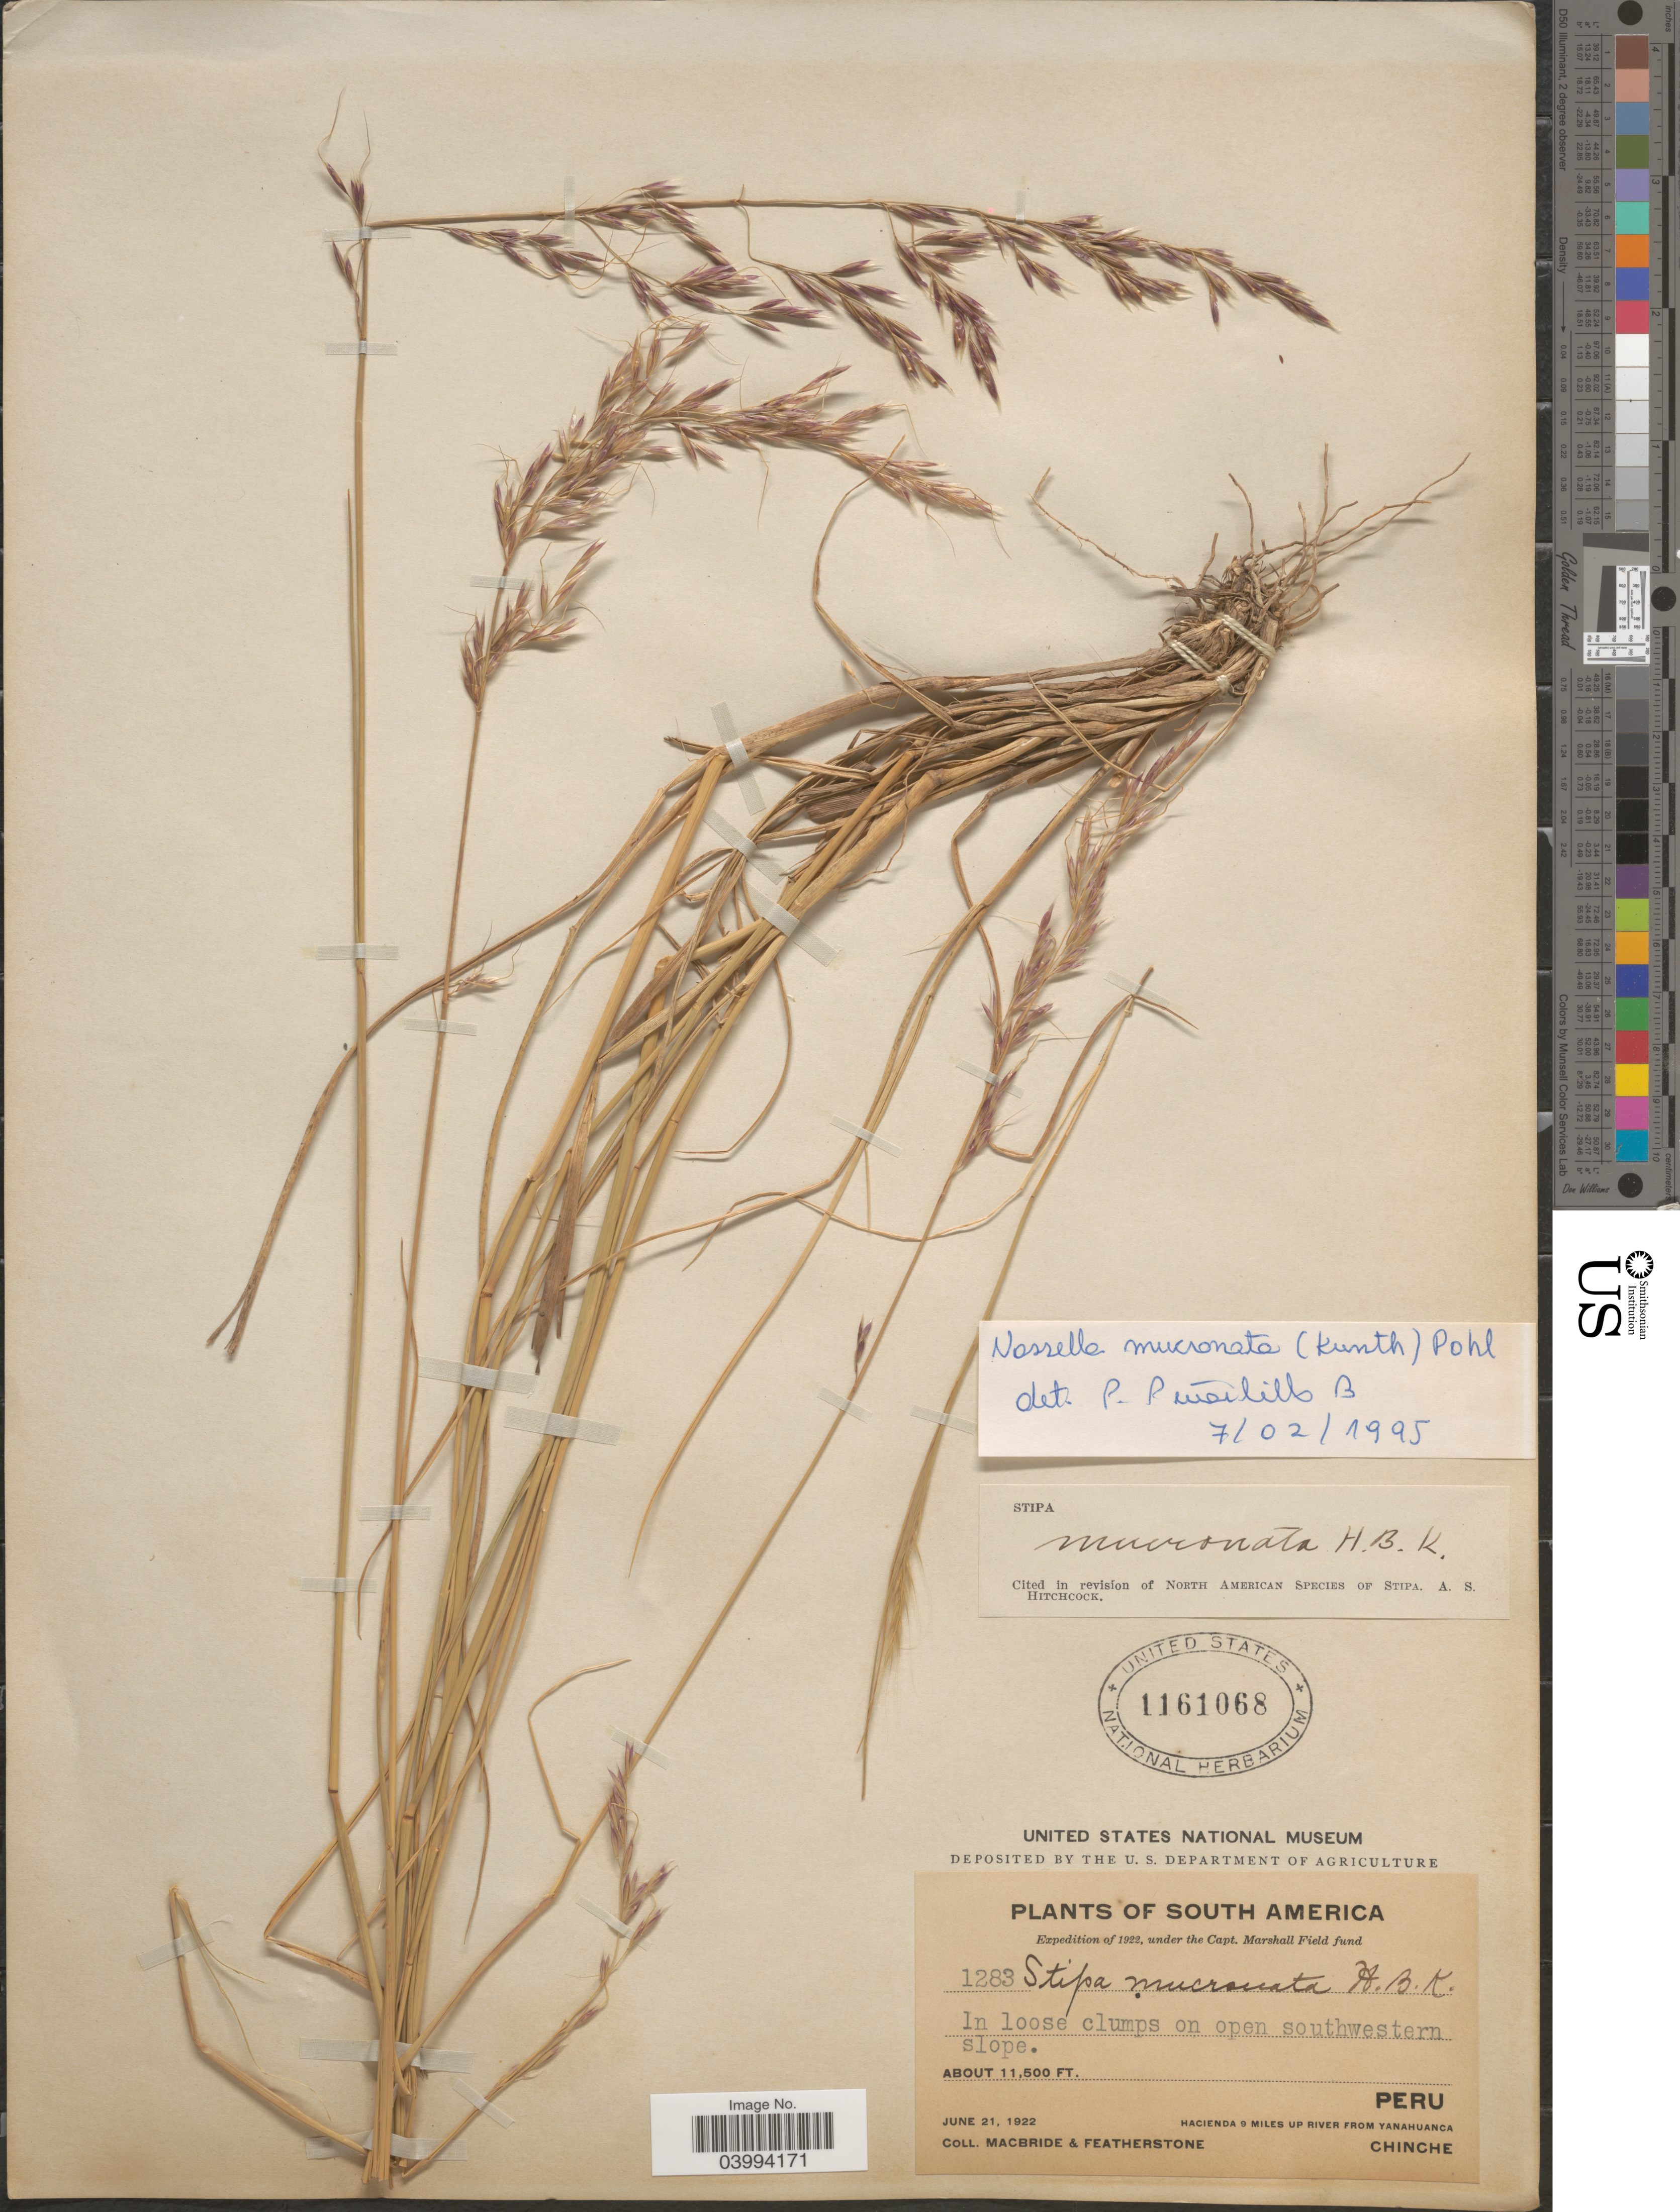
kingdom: Plantae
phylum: Tracheophyta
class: Liliopsida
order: Poales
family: Poaceae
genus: Nassella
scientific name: Nassella mucronata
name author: (Kunth) R.W. Pohl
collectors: Macbride, -- & -. Featherstone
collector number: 1283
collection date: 1922-06-21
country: Peru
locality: In loose clumps on open southwestern slope. Hacienda 9 miles up river from Yanahuanca. Chinche.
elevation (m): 3505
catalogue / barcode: US 1161068